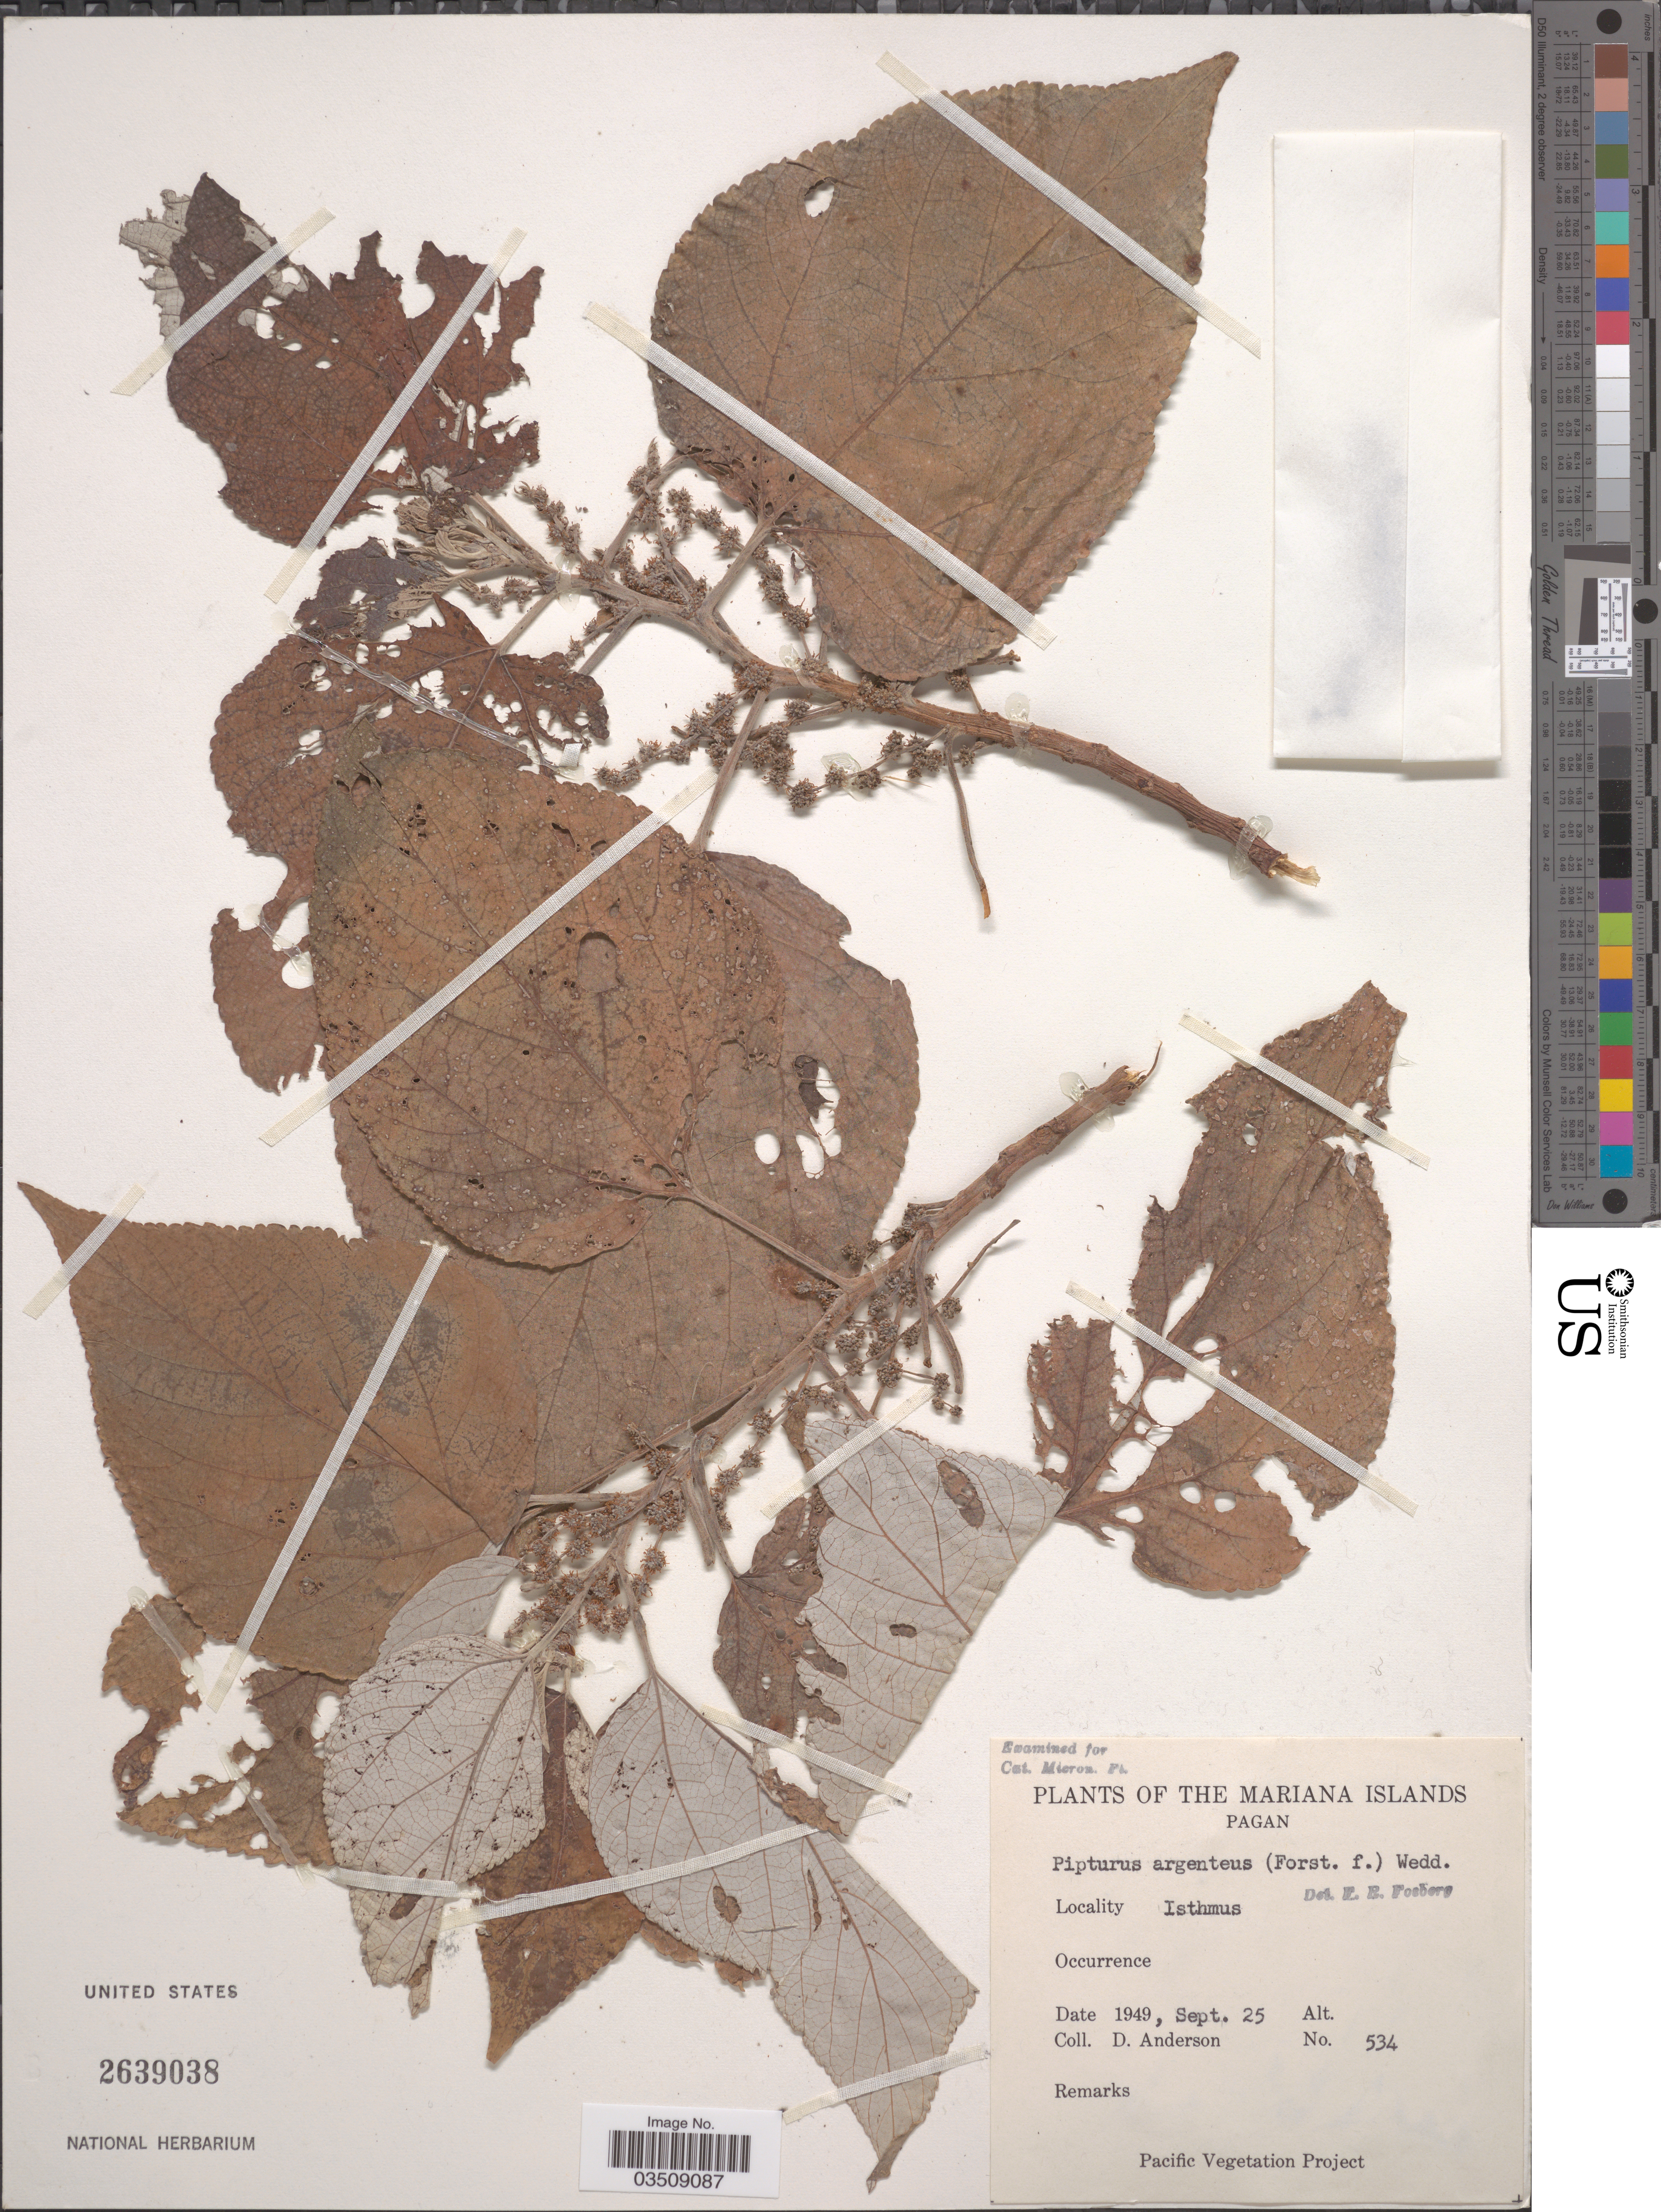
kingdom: Plantae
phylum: Tracheophyta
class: Magnoliopsida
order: Rosales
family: Urticaceae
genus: Pipturus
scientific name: Pipturus argenteus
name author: (G. Forst.) Wedd.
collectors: D. Anderson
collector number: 534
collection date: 1949-09-25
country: Northern Mariana Islands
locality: Mariana Islands. Pagan. Isthmus.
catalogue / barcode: US 2639038